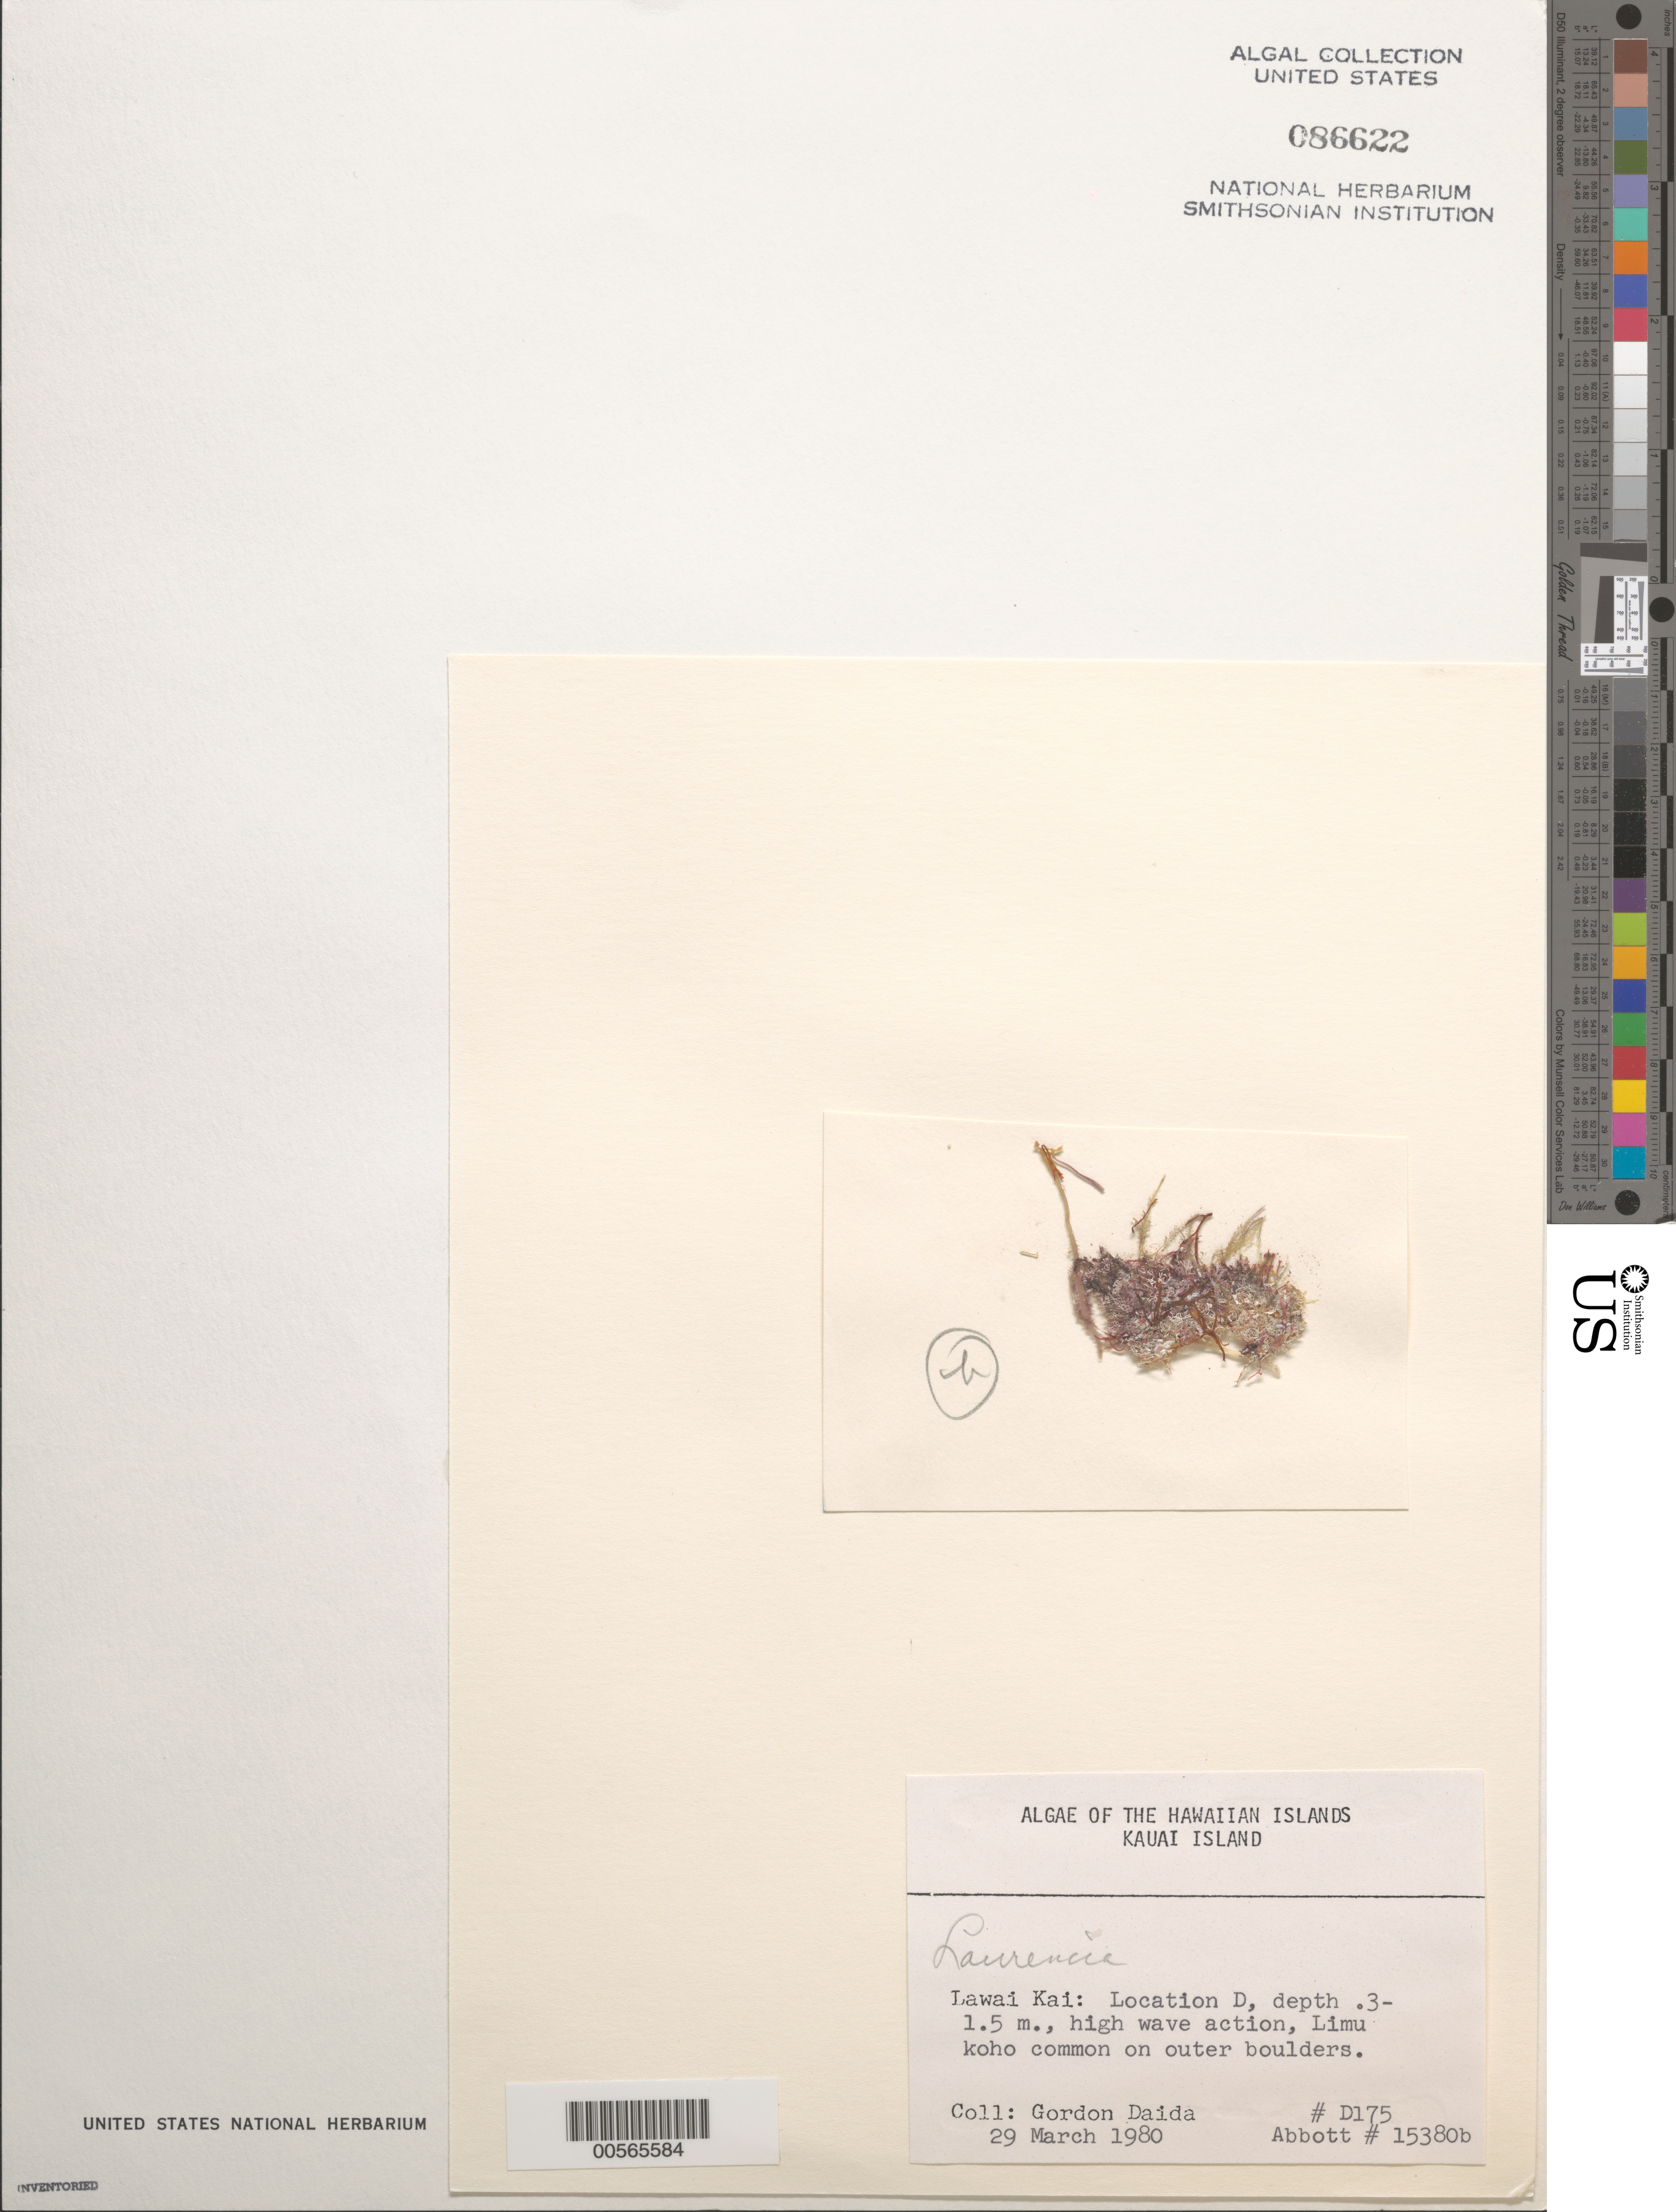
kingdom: Plantae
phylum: Rhodophyta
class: Florideophyceae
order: Ceramiales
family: Rhodomelaceae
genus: Laurencia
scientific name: Laurencia sp.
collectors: G. Daida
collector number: D175 & IAA 15380B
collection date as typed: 29 Mar 1980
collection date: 1980-03-29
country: United States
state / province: Hawaii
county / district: Kauai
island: Kaua'i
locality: Lawai Kai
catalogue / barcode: US 86622